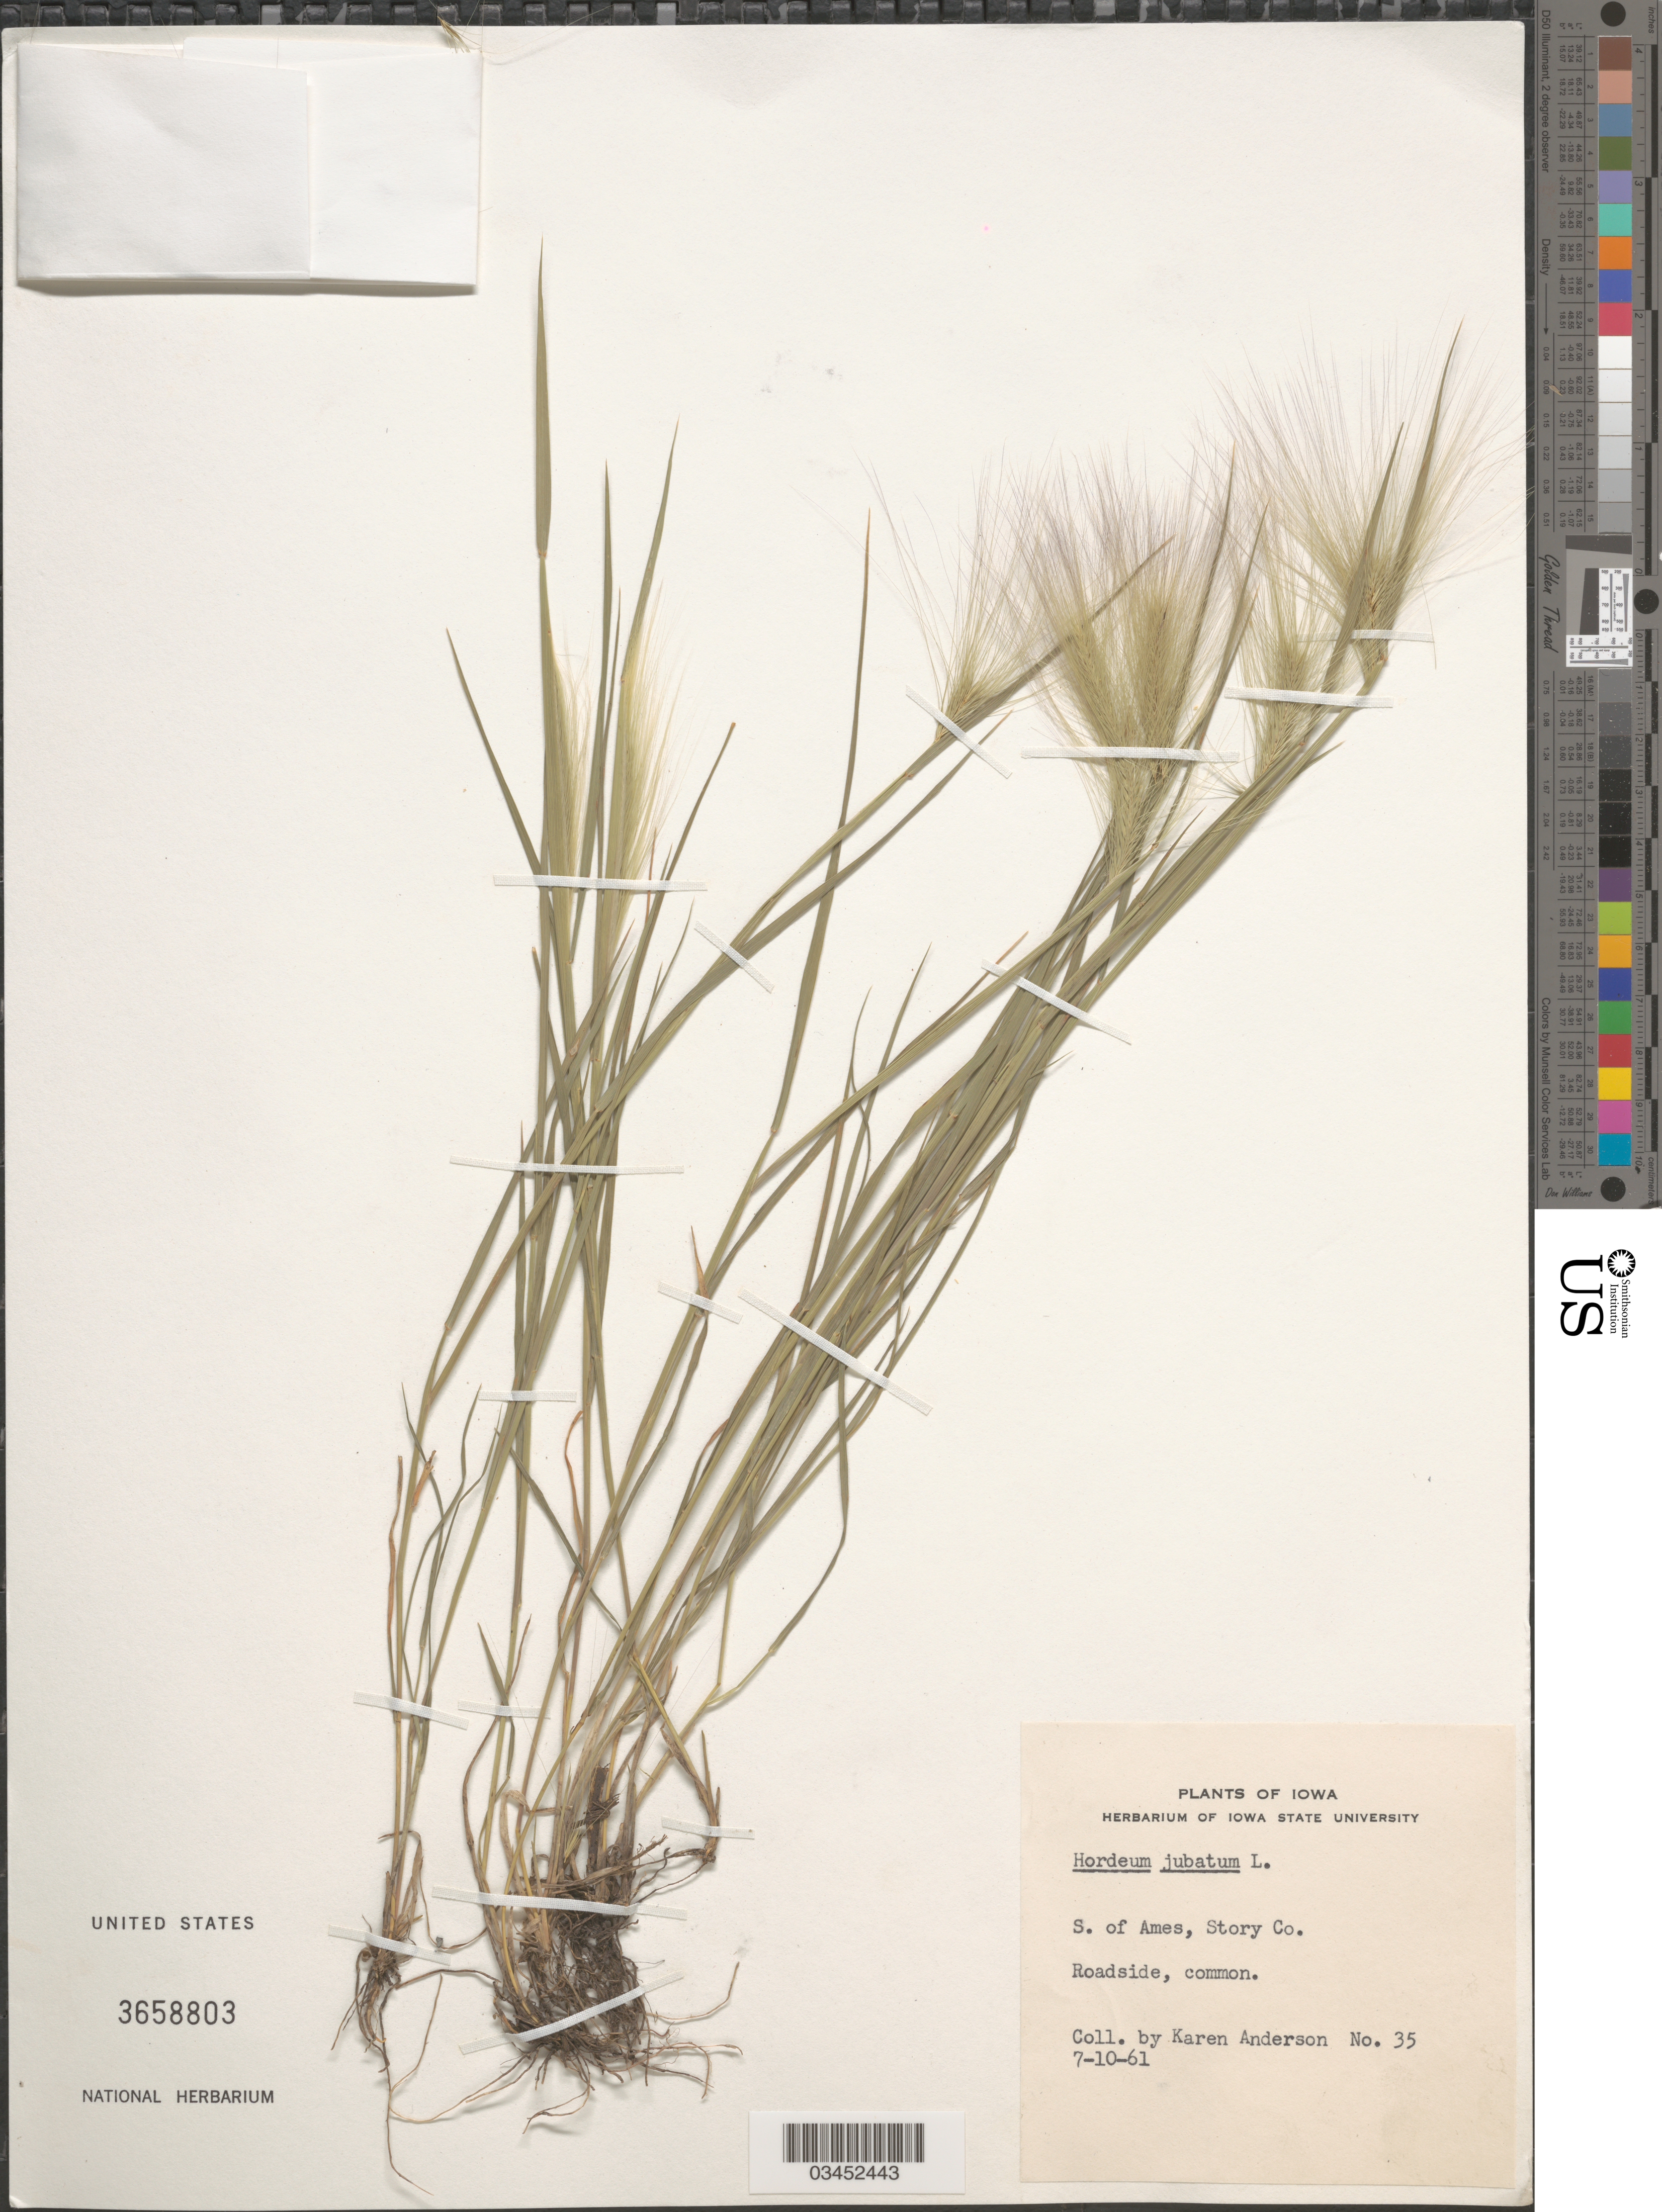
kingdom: Plantae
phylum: Tracheophyta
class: Liliopsida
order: Poales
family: Poaceae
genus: Hordeum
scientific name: Hordeum jubatum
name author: L.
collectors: K. Anderson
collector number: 35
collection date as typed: Transcribed d/m/y: 10/7/61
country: United States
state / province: Iowa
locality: S. of Ames, Story Co.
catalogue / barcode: US 3658803